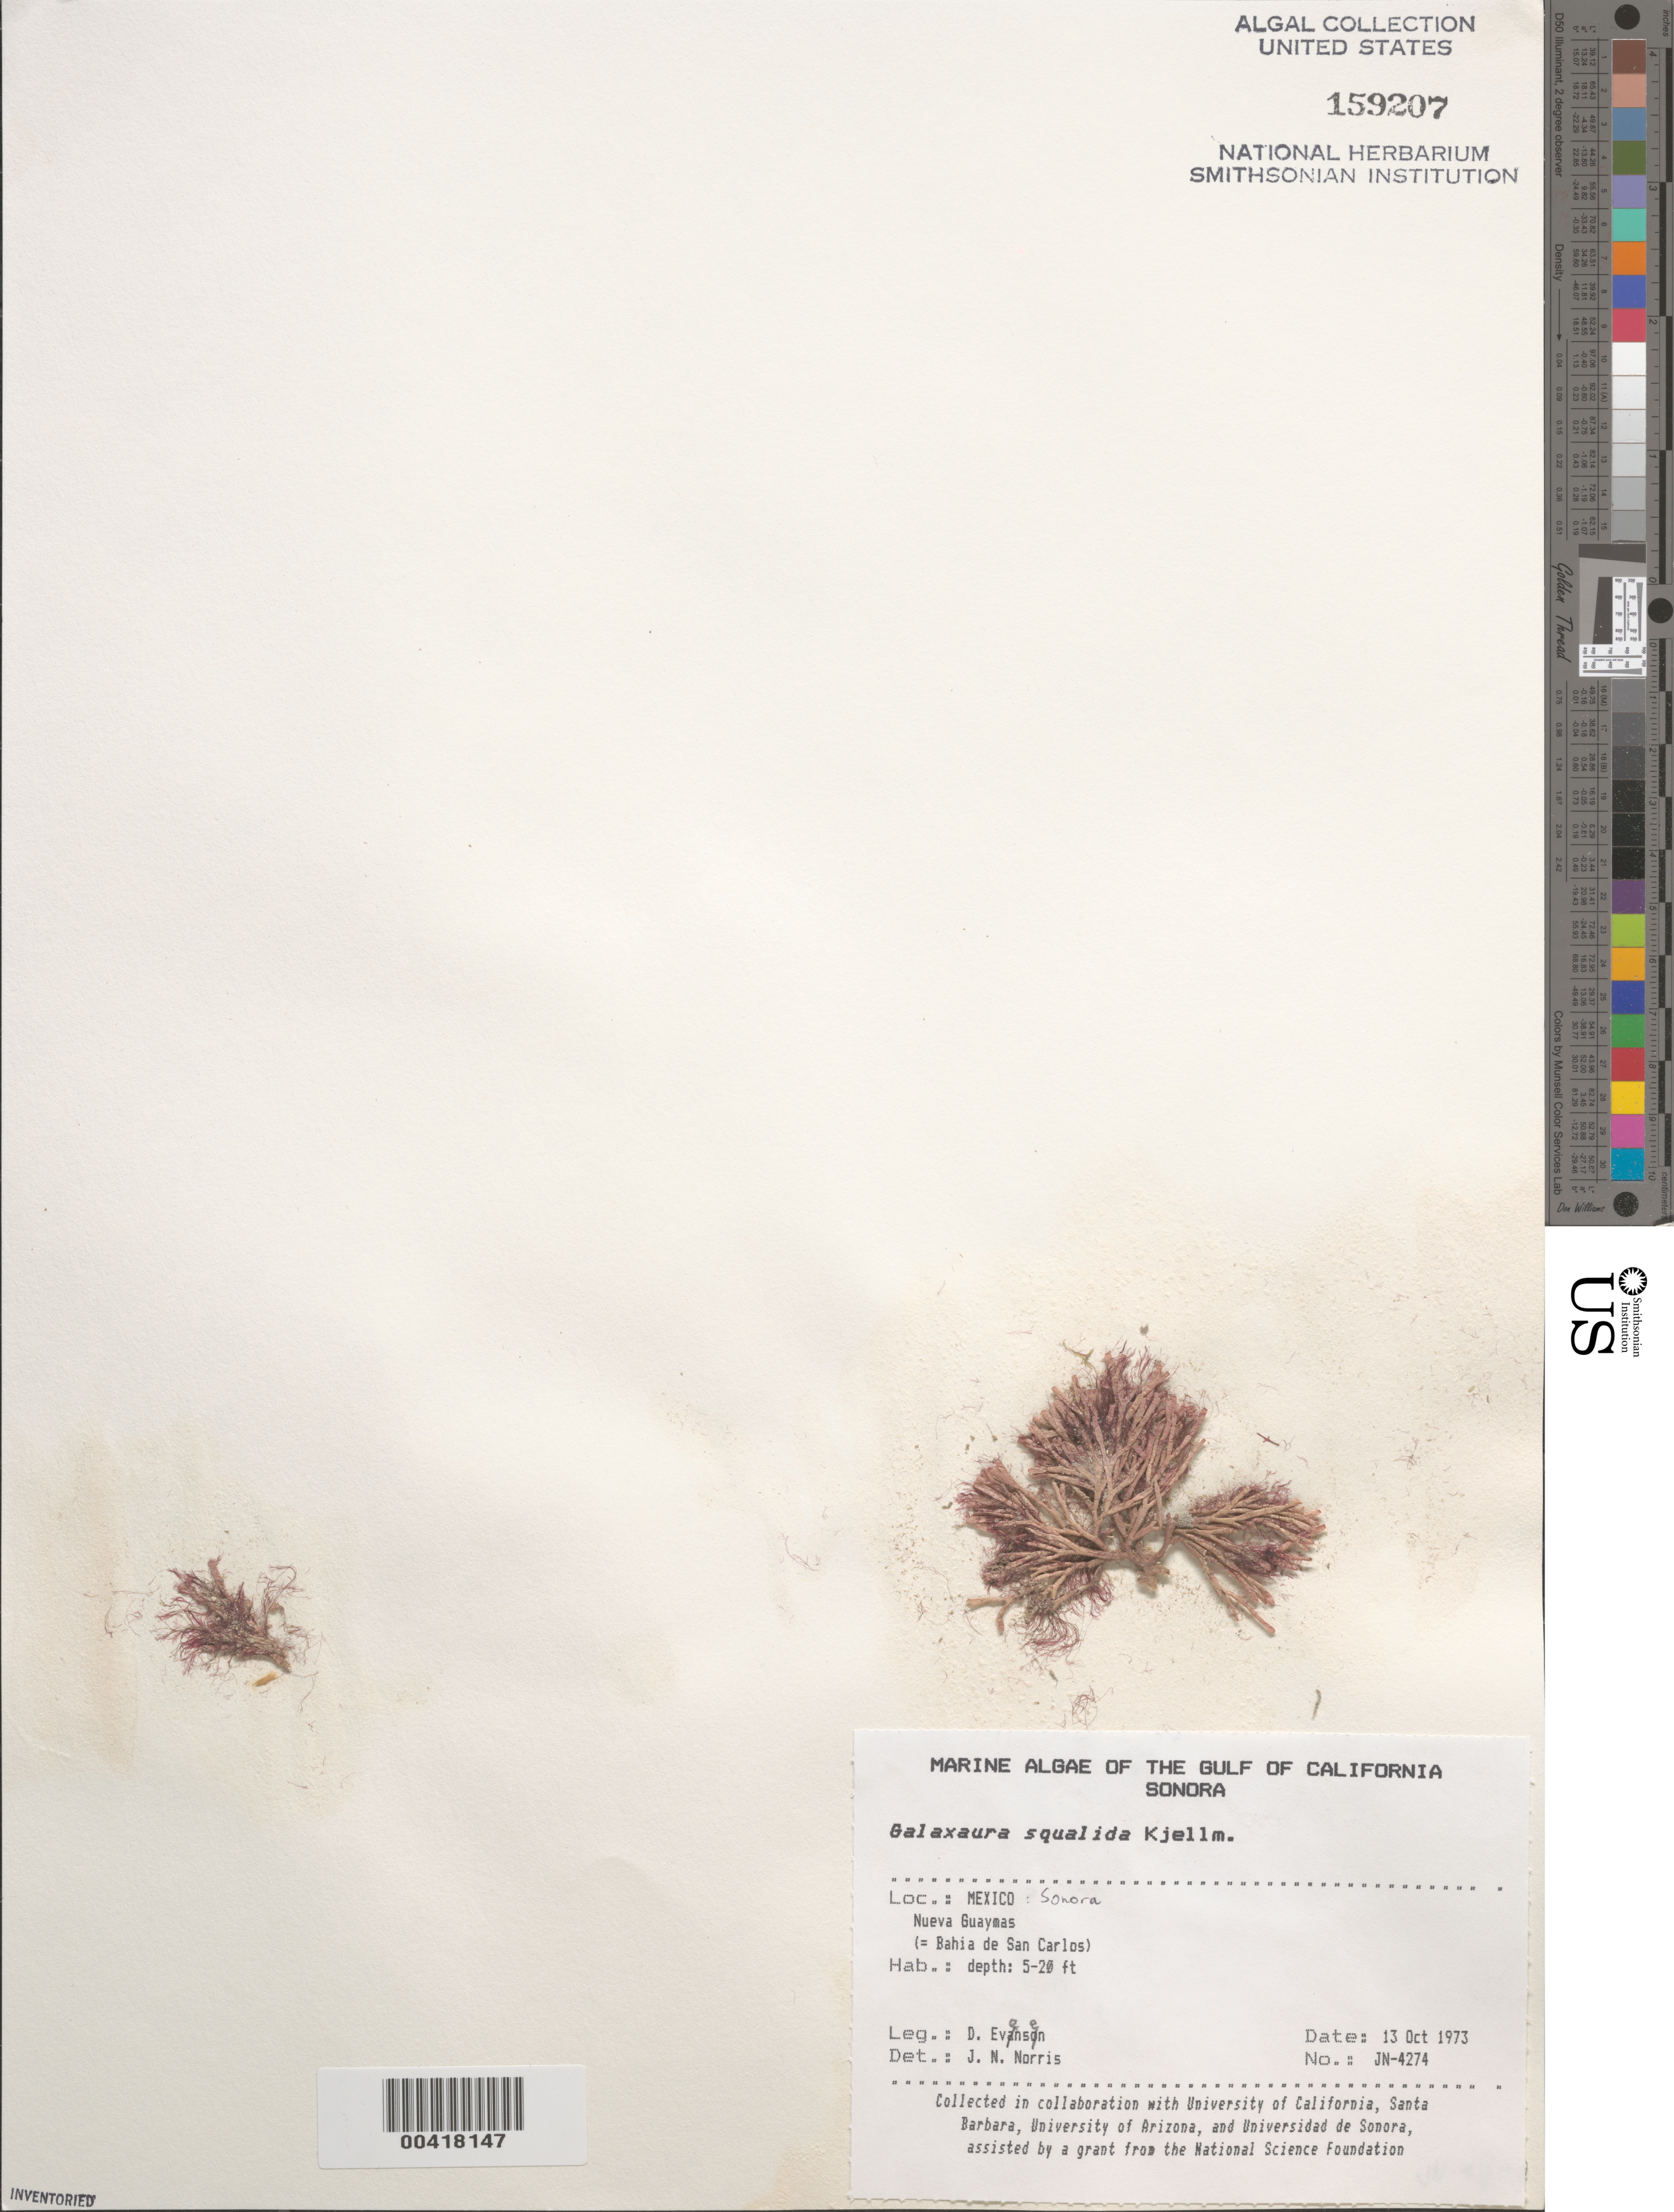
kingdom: Plantae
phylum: Rhodophyta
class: Florideophyceae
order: Nemaliales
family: Galaxauraceae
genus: Galaxaura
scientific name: Galaxaura rugosa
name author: (Ellis & Sol.) J.V.Lamouroux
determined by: Algae name updating Project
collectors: D. Evensen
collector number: JN-4274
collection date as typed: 13 Oct 1973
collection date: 1973-10-13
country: Mexico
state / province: Sonora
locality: Nueva Guaymas (Bahia de San Carlos)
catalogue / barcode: US 159207